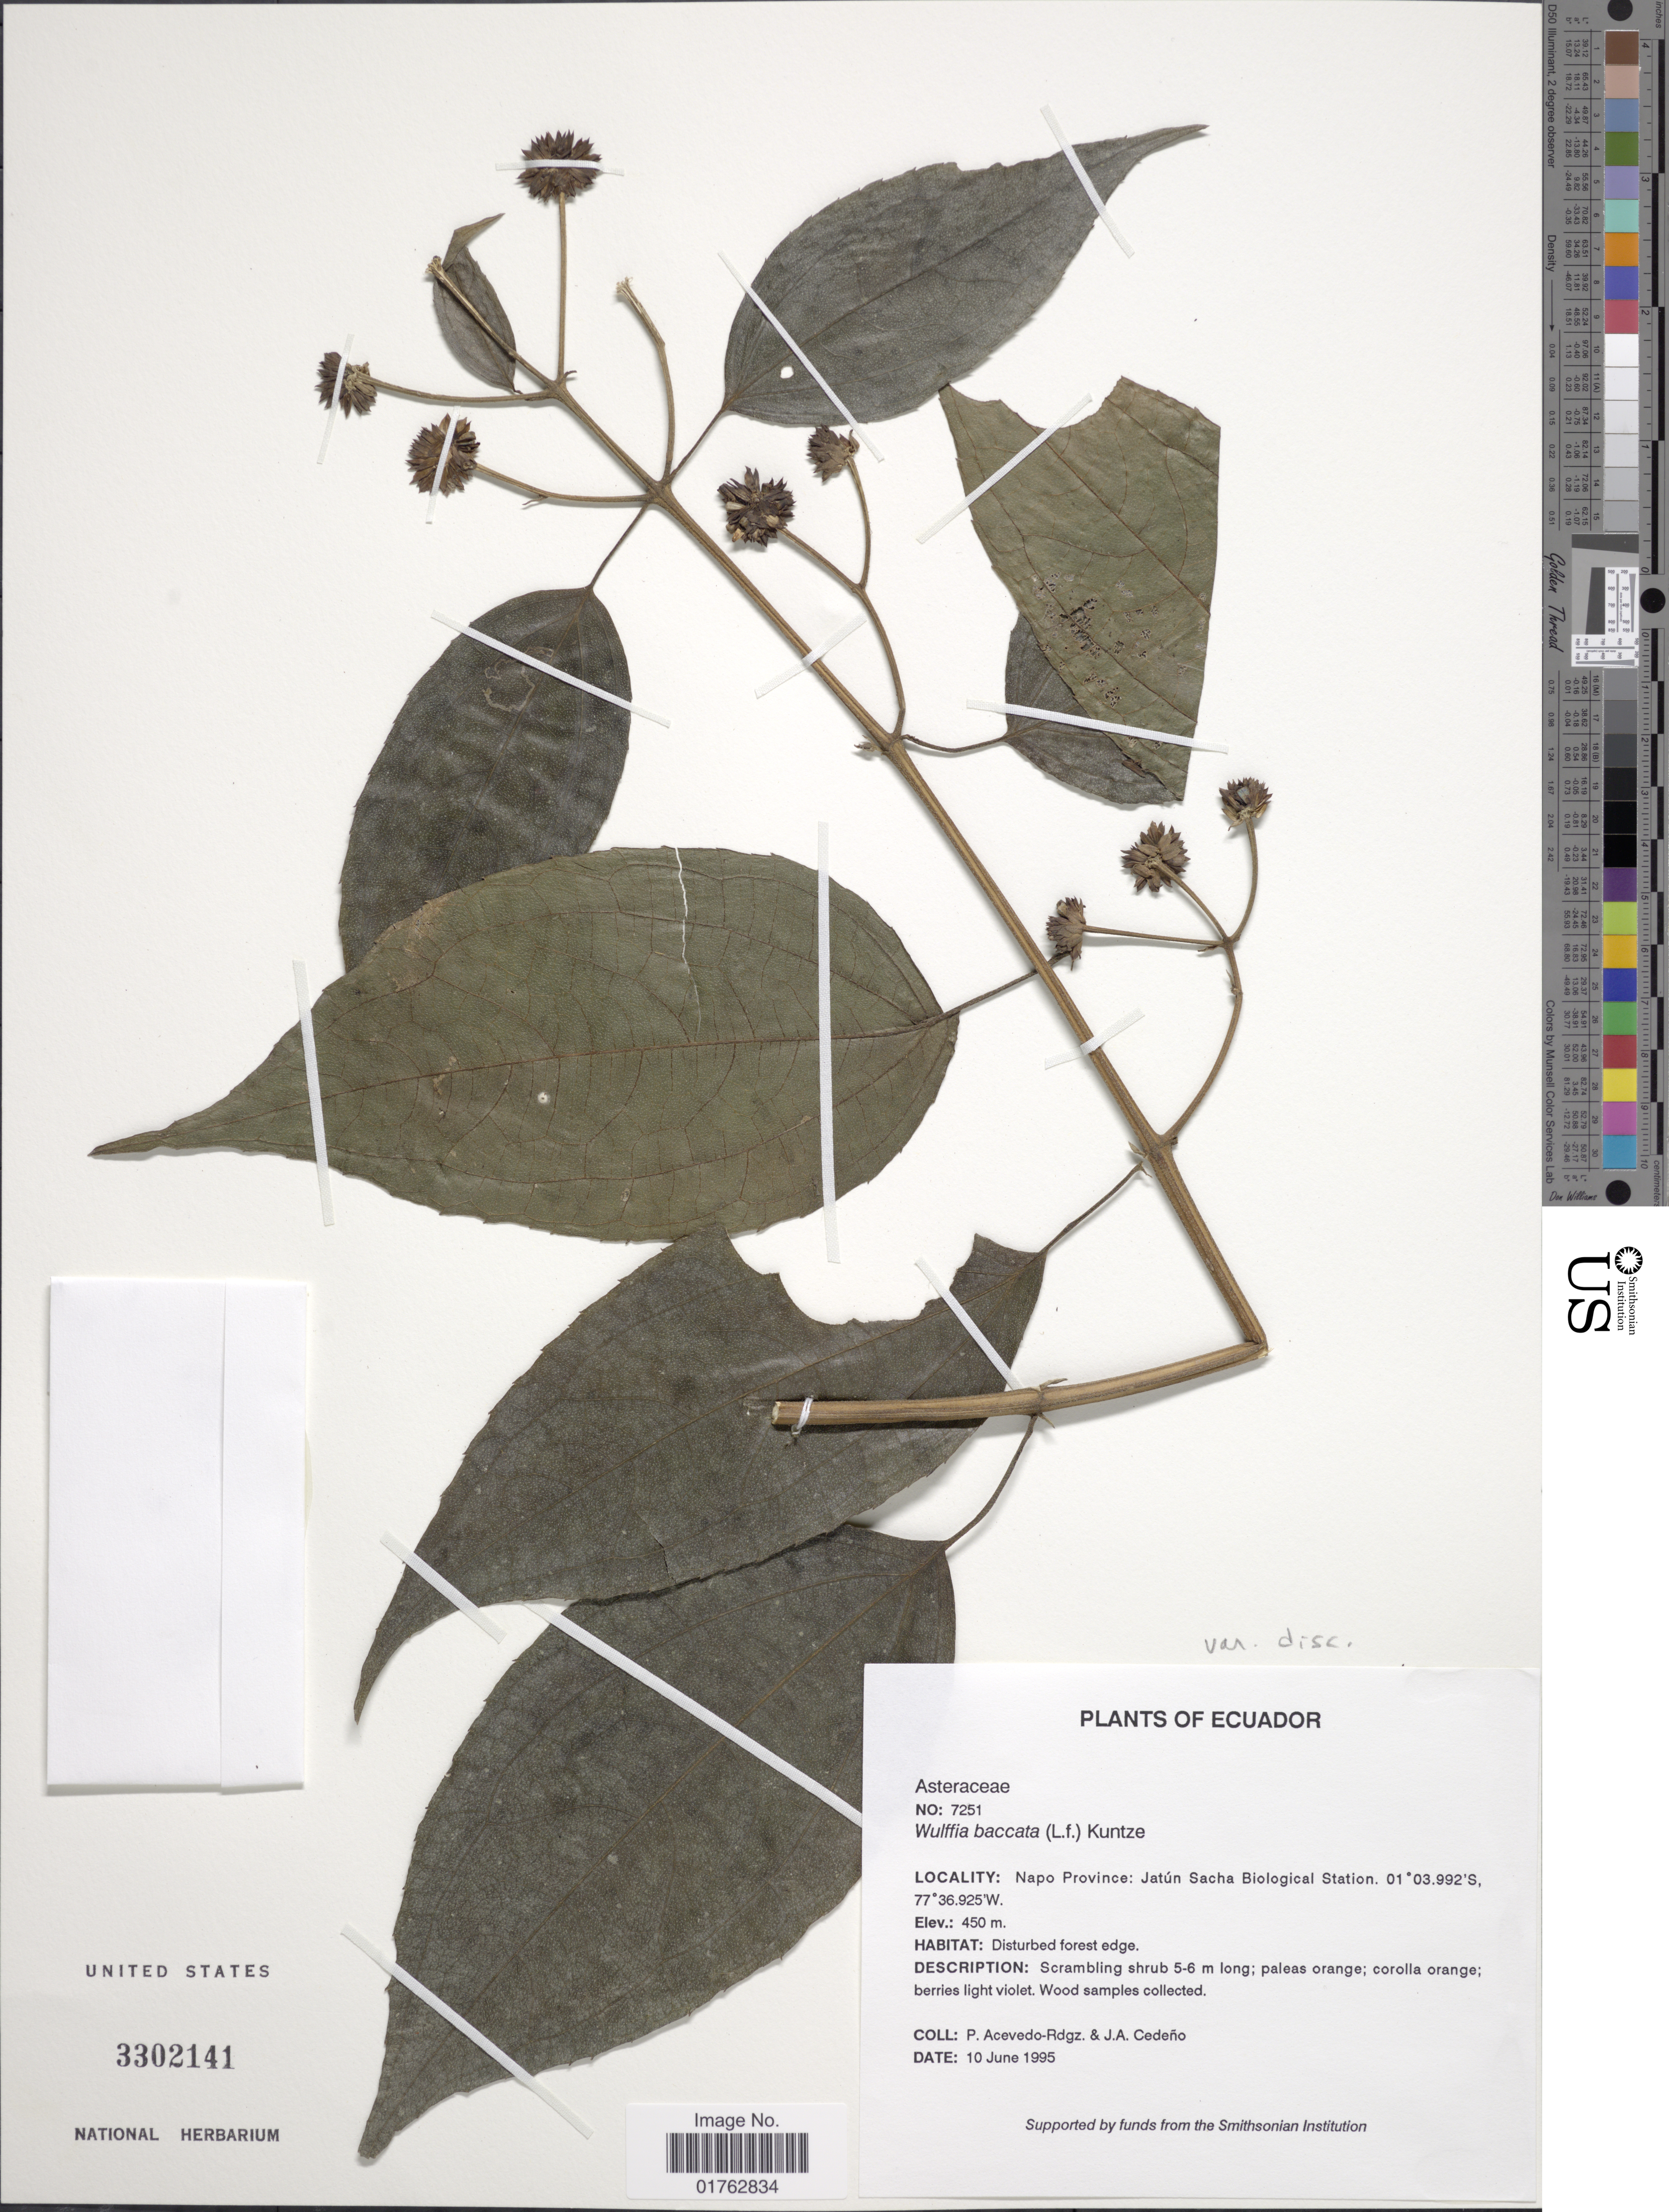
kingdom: Plantae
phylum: Tracheophyta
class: Magnoliopsida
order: Asterales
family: Asteraceae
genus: Wulffia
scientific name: Wulffia baccata var. discoidea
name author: S.F. Blake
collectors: P. Acevedo-Rodr. & J. A. Cedeno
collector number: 7251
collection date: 1995-06-10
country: Ecuador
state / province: Napo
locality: Jatun Sacha Biologica Station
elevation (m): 450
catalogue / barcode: US 3302141